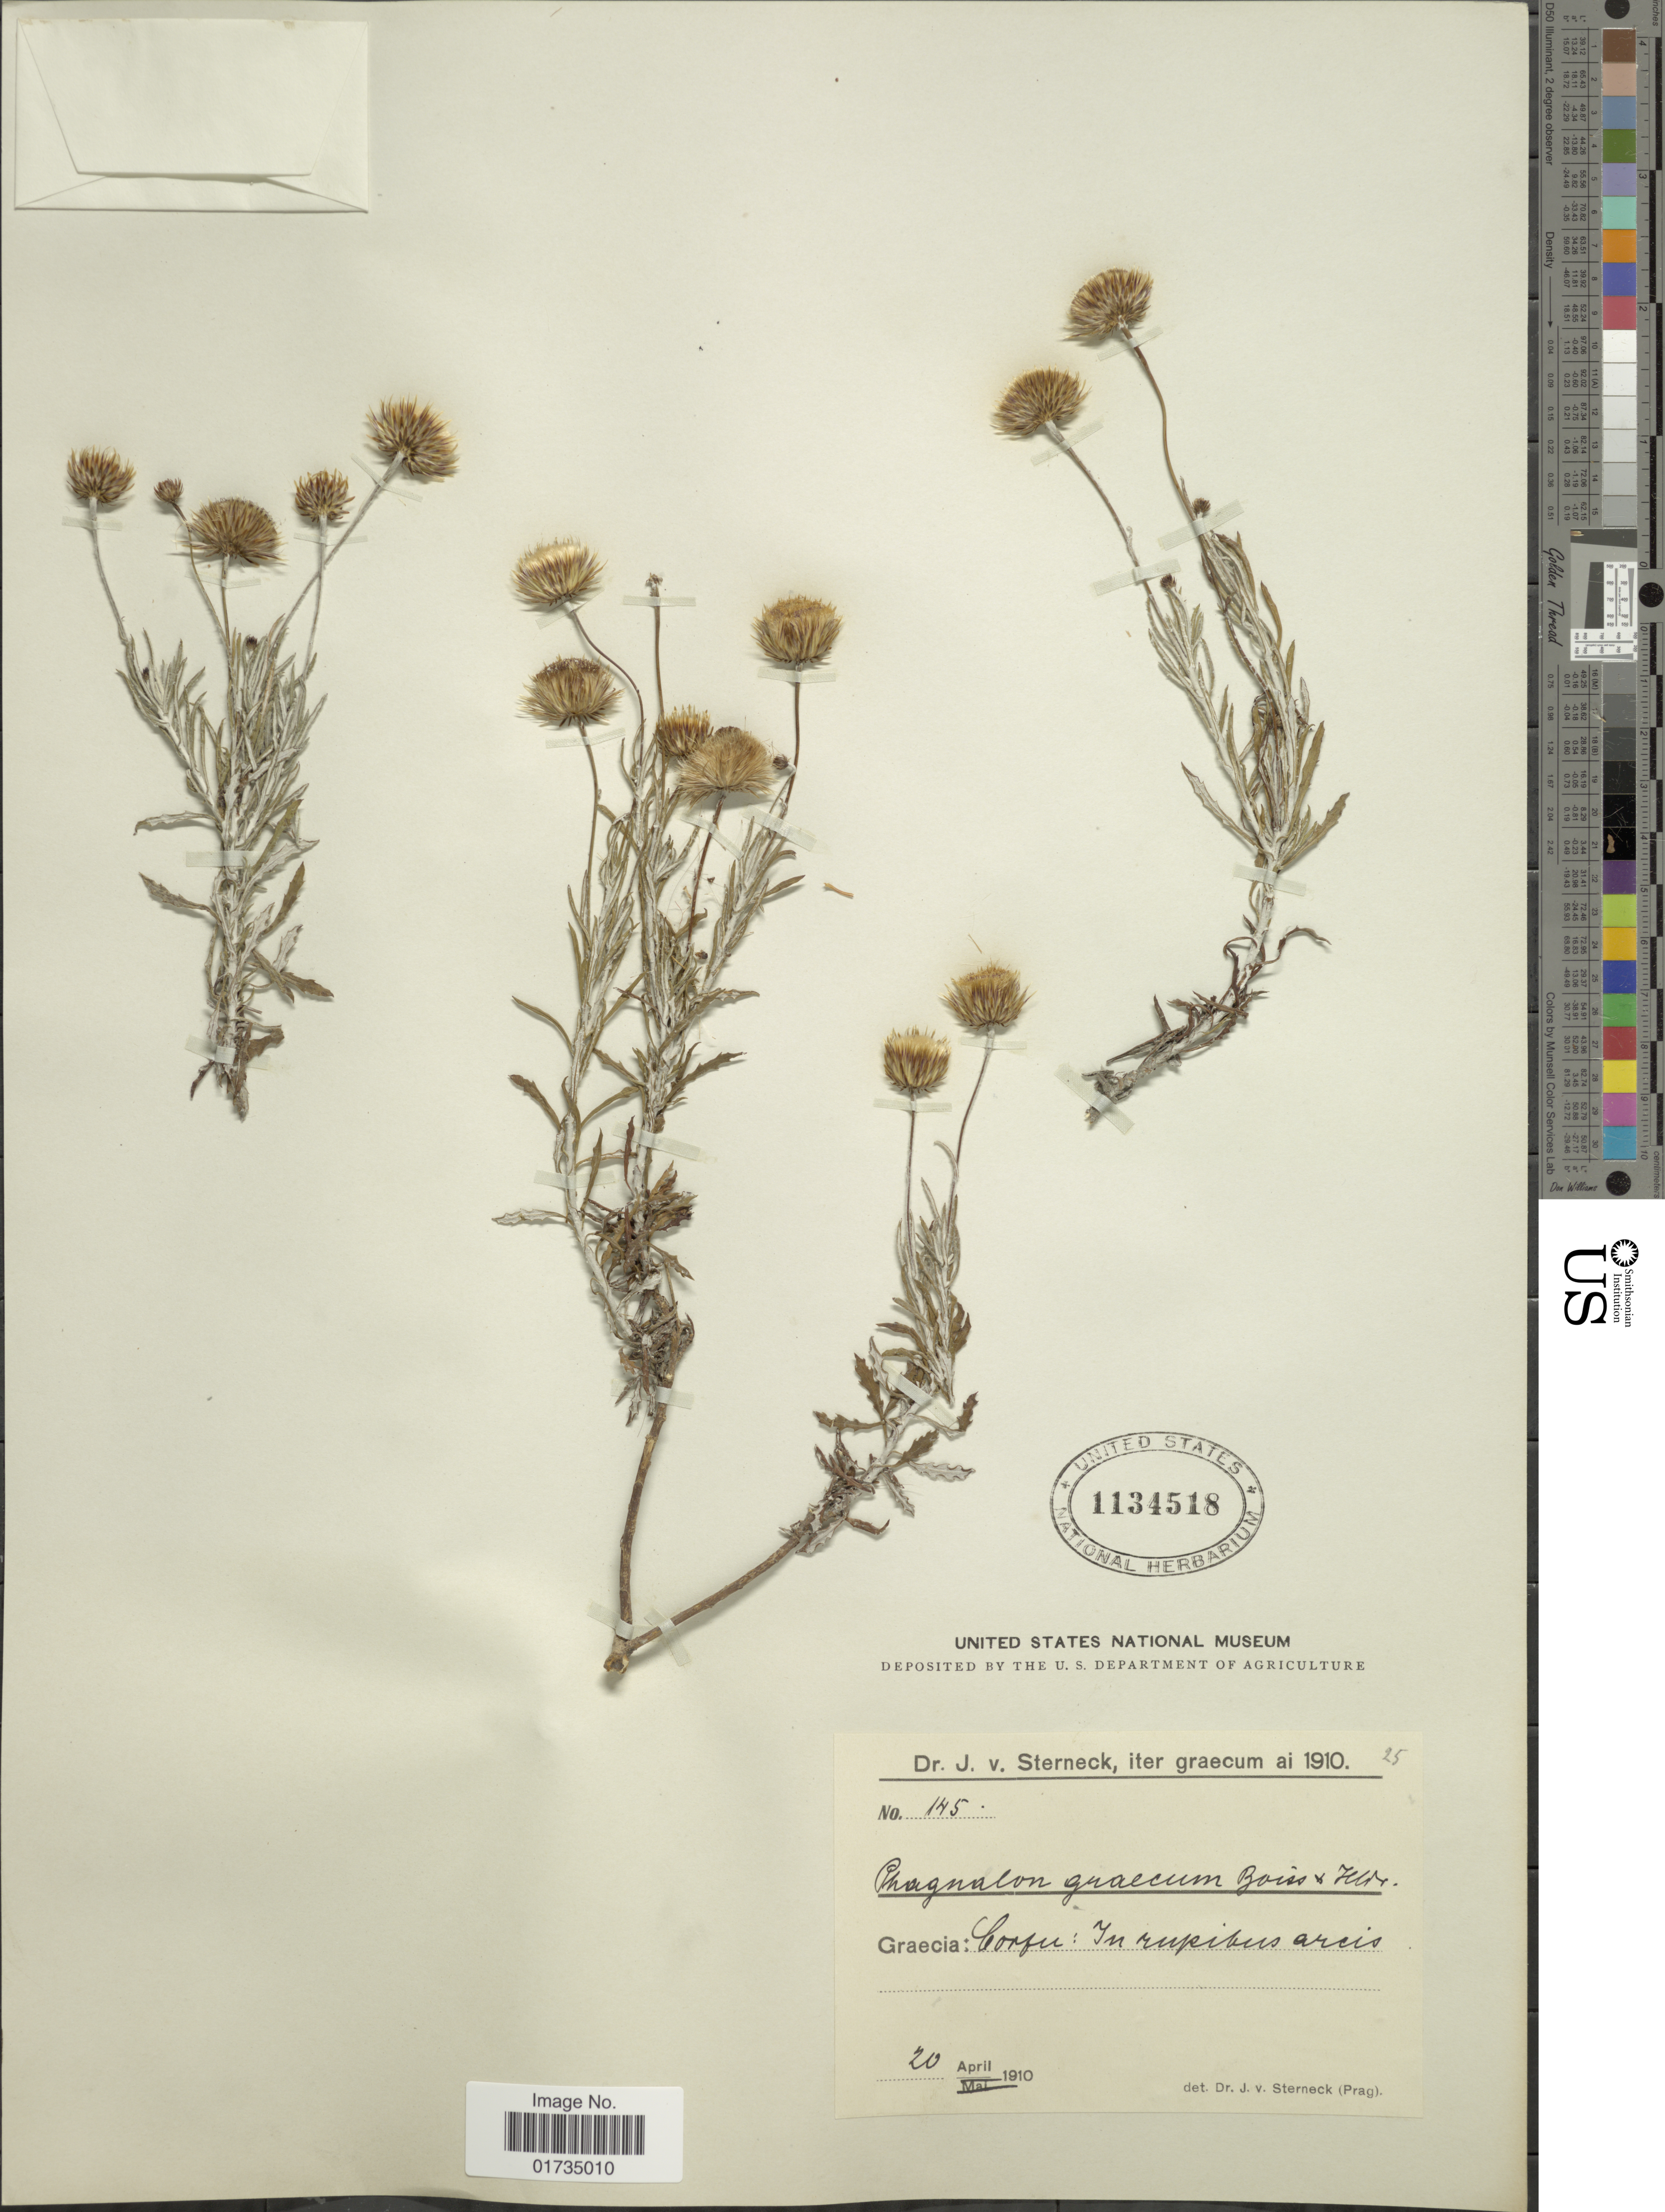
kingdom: Plantae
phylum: Tracheophyta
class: Magnoliopsida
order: Asterales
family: Asteraceae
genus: Phagnalon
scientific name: Phagnalon graecum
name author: Boiss. & Heldr.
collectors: J. von Sterneck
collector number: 145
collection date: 1910-04-20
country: Greece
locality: Graecia: Corfu: In rupibus arcis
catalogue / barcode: US 1134518